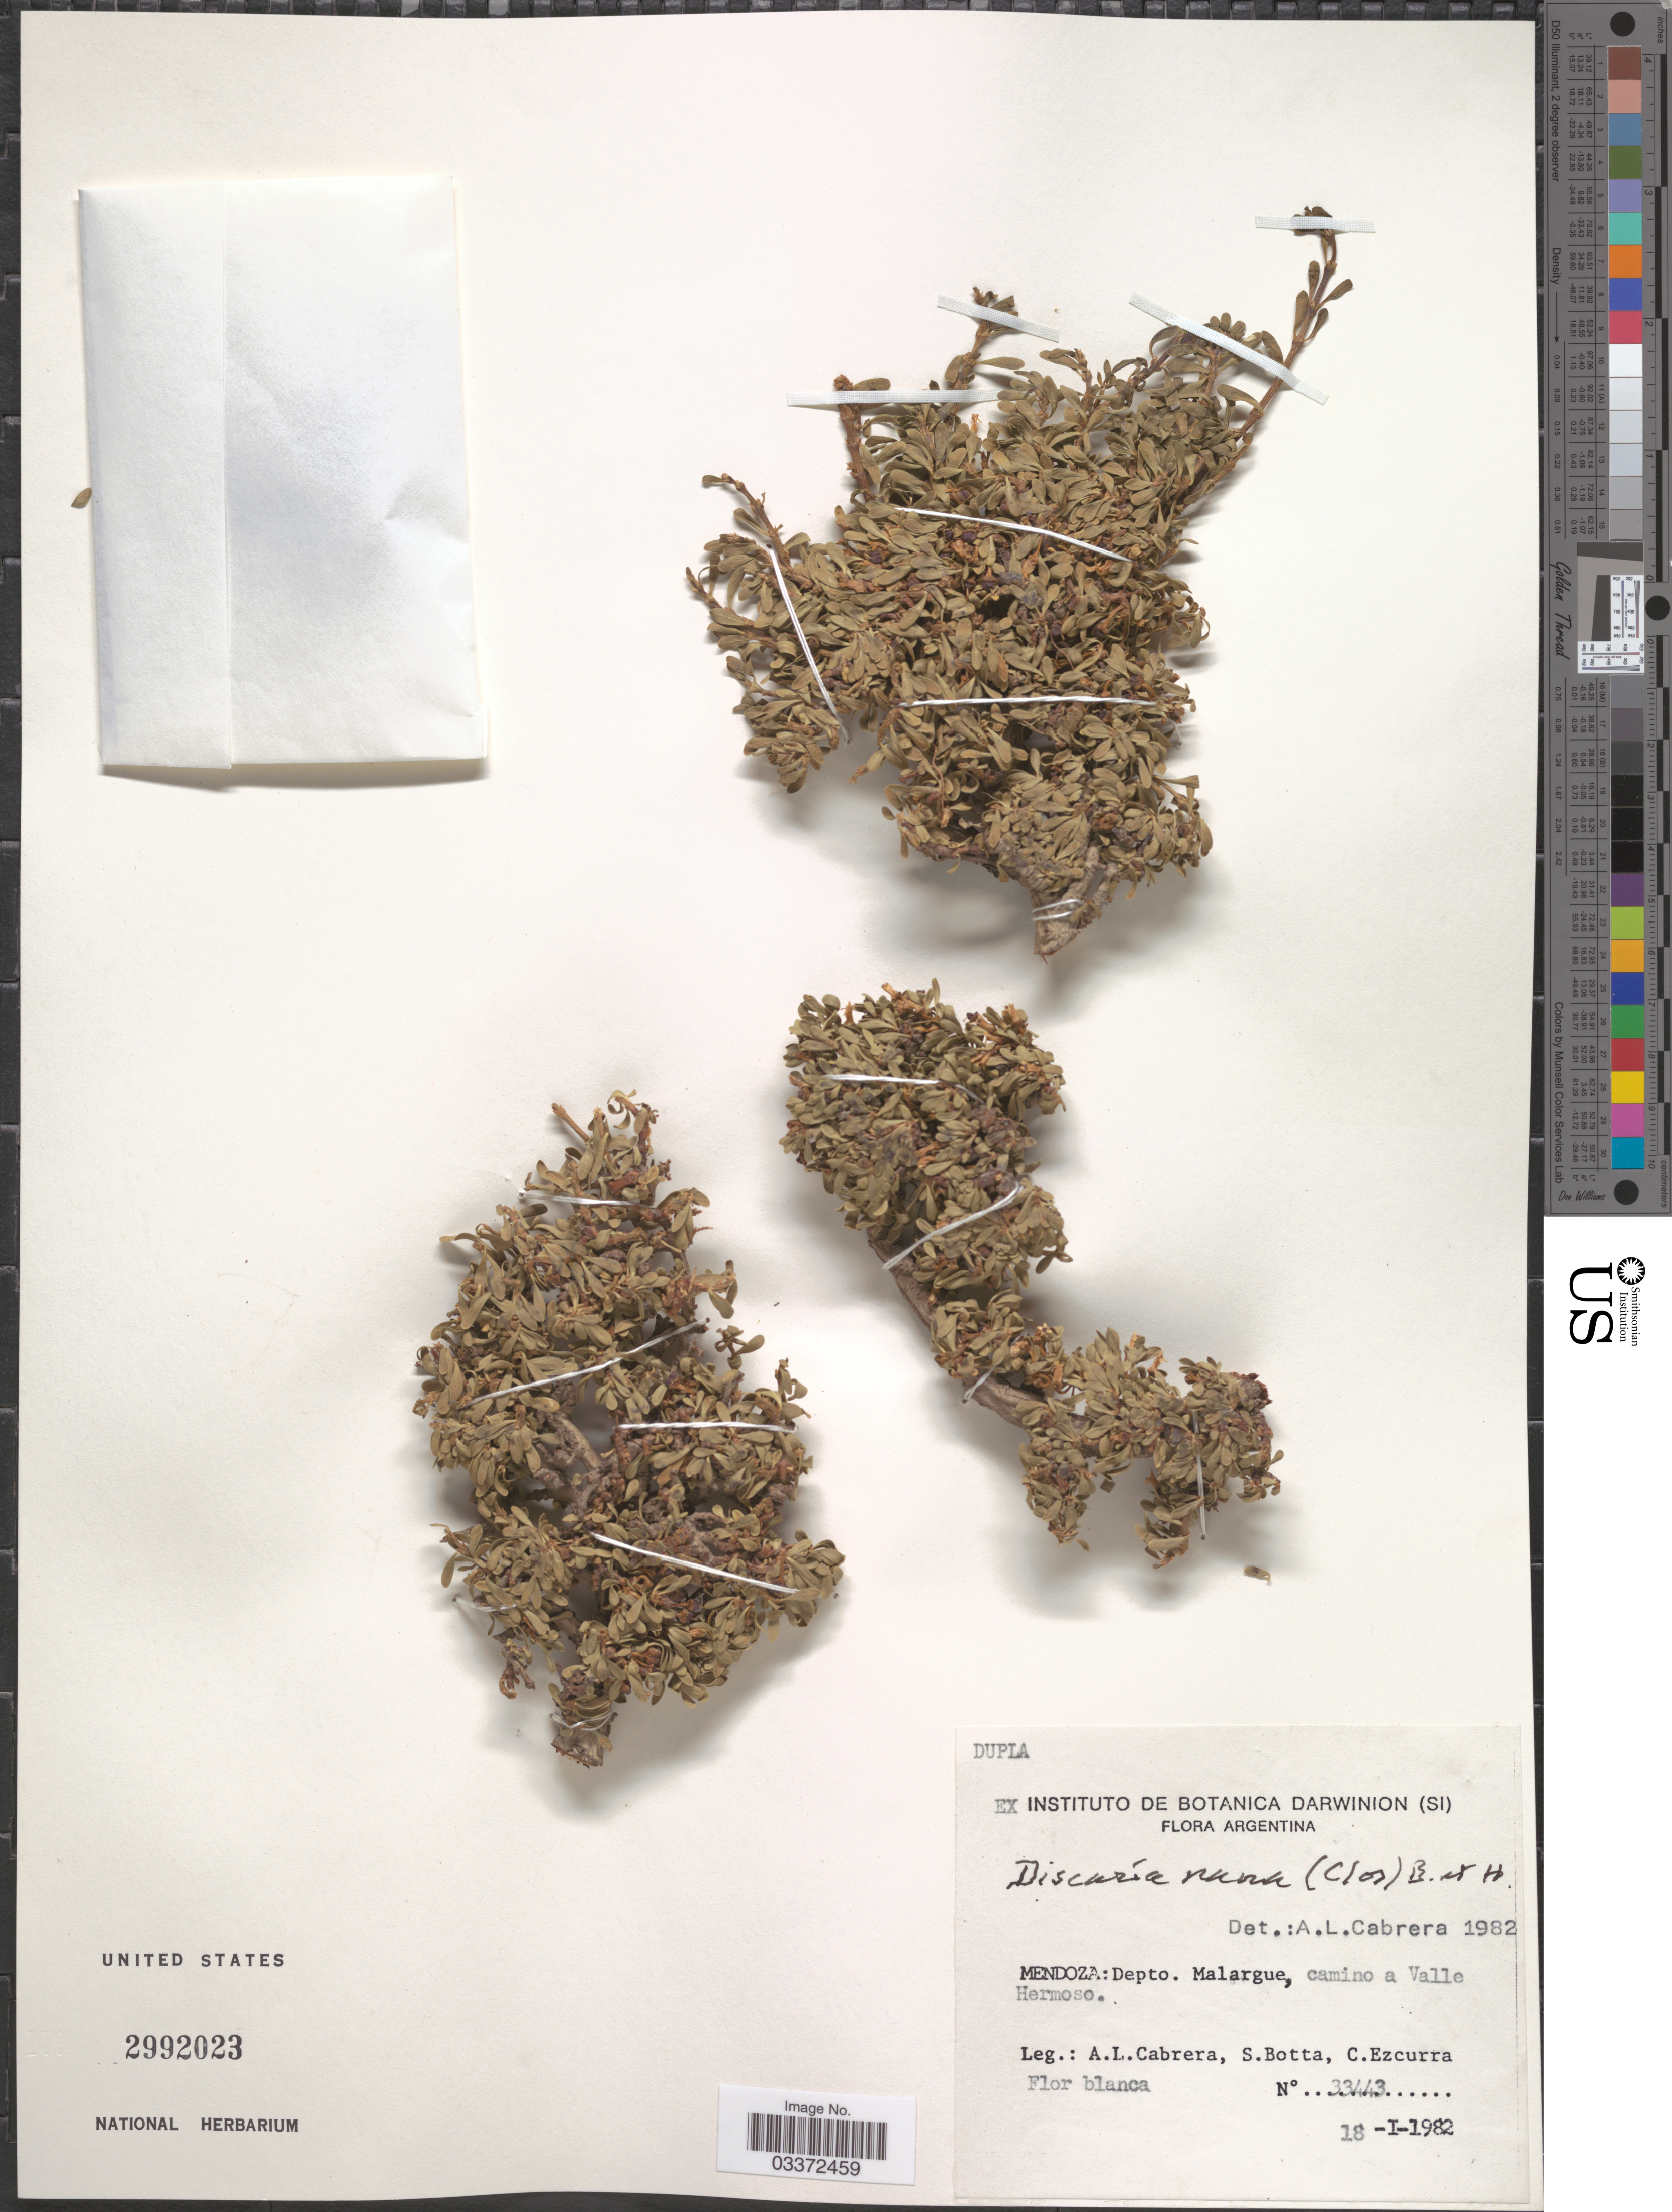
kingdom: Plantae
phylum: Tracheophyta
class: Magnoliopsida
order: Rosales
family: Rhamnaceae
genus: Ochetophila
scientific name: Ochetophila nana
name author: (Clos) Kellermann et al.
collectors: A. L. Cabrera, S. Botta & C. Ezcurra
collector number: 33443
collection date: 1982-01-18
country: Argentina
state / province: Mendoza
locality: Depto. Malargue, camino a Valle Hermoso.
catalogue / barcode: US 2992023